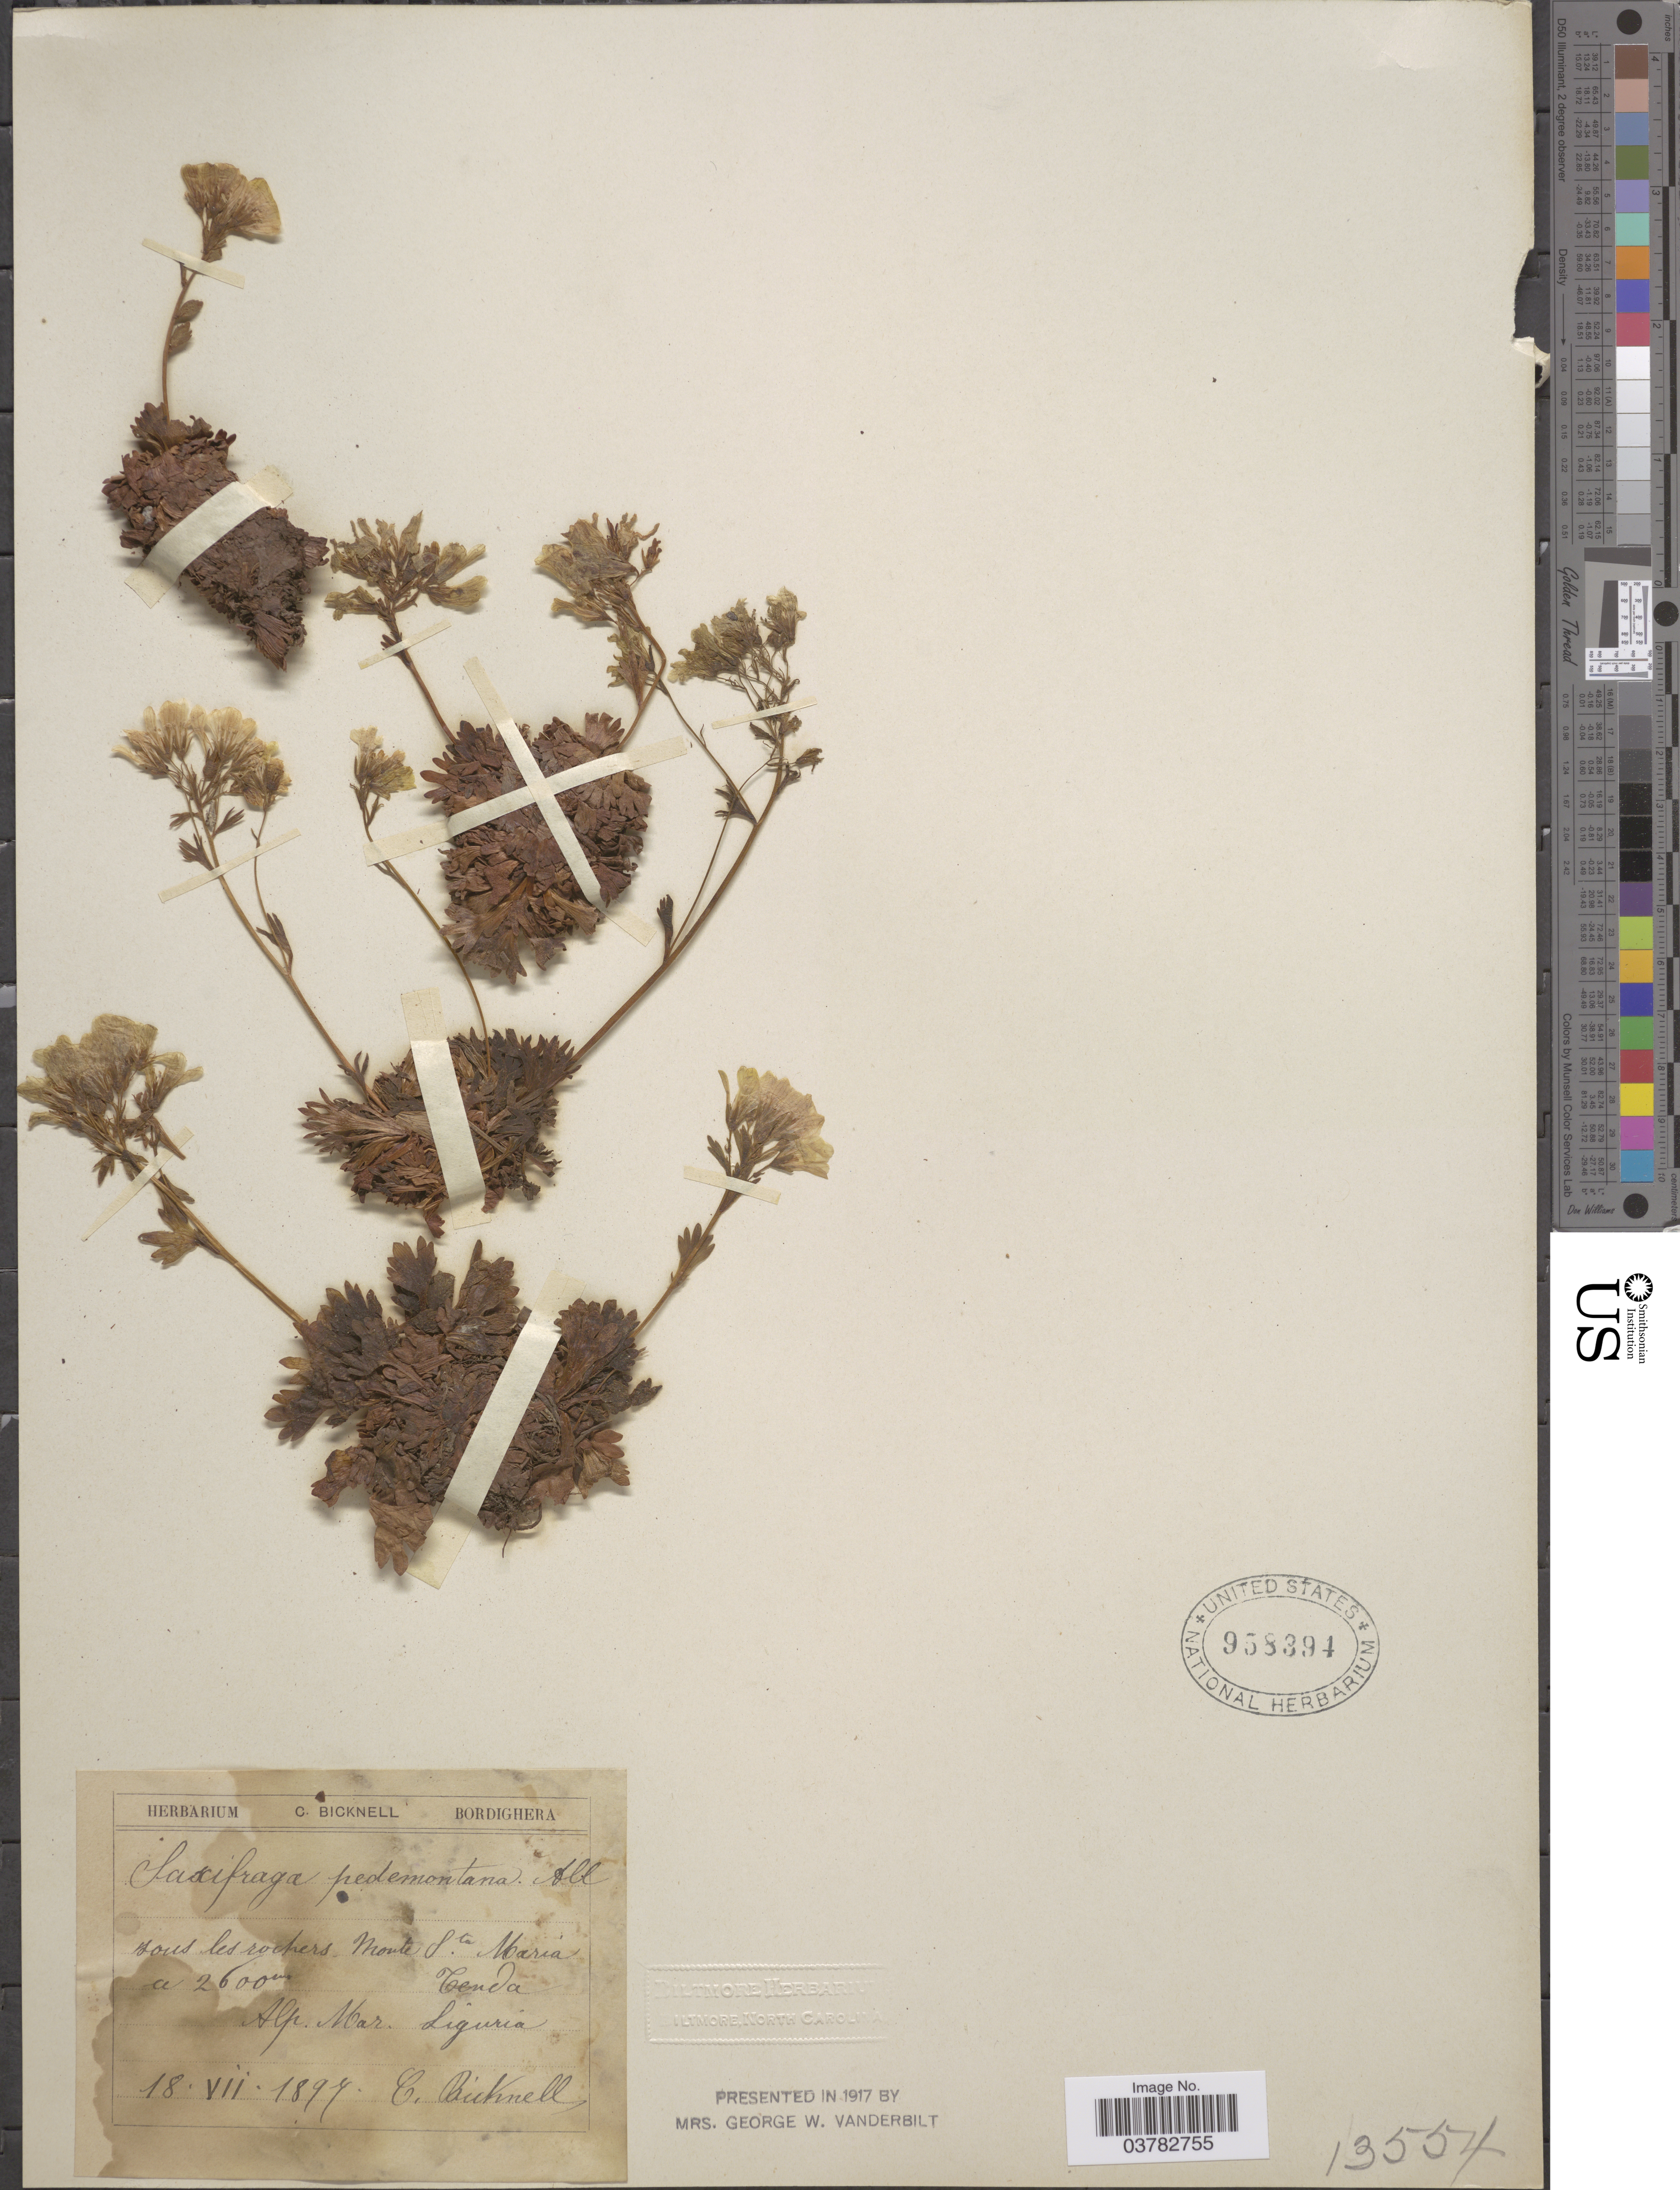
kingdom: Plantae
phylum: Tracheophyta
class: Magnoliopsida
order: Saxifragales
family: Saxifragaceae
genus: Saxifraga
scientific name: Saxifraga pedemontana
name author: All.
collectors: C. Bicknell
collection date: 1897-07-18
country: Italy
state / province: Liguria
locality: Sous les rochers. Monte Sta. Maria. Tenda. Alp. Mar. Liguria.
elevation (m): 2600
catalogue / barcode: US 958394